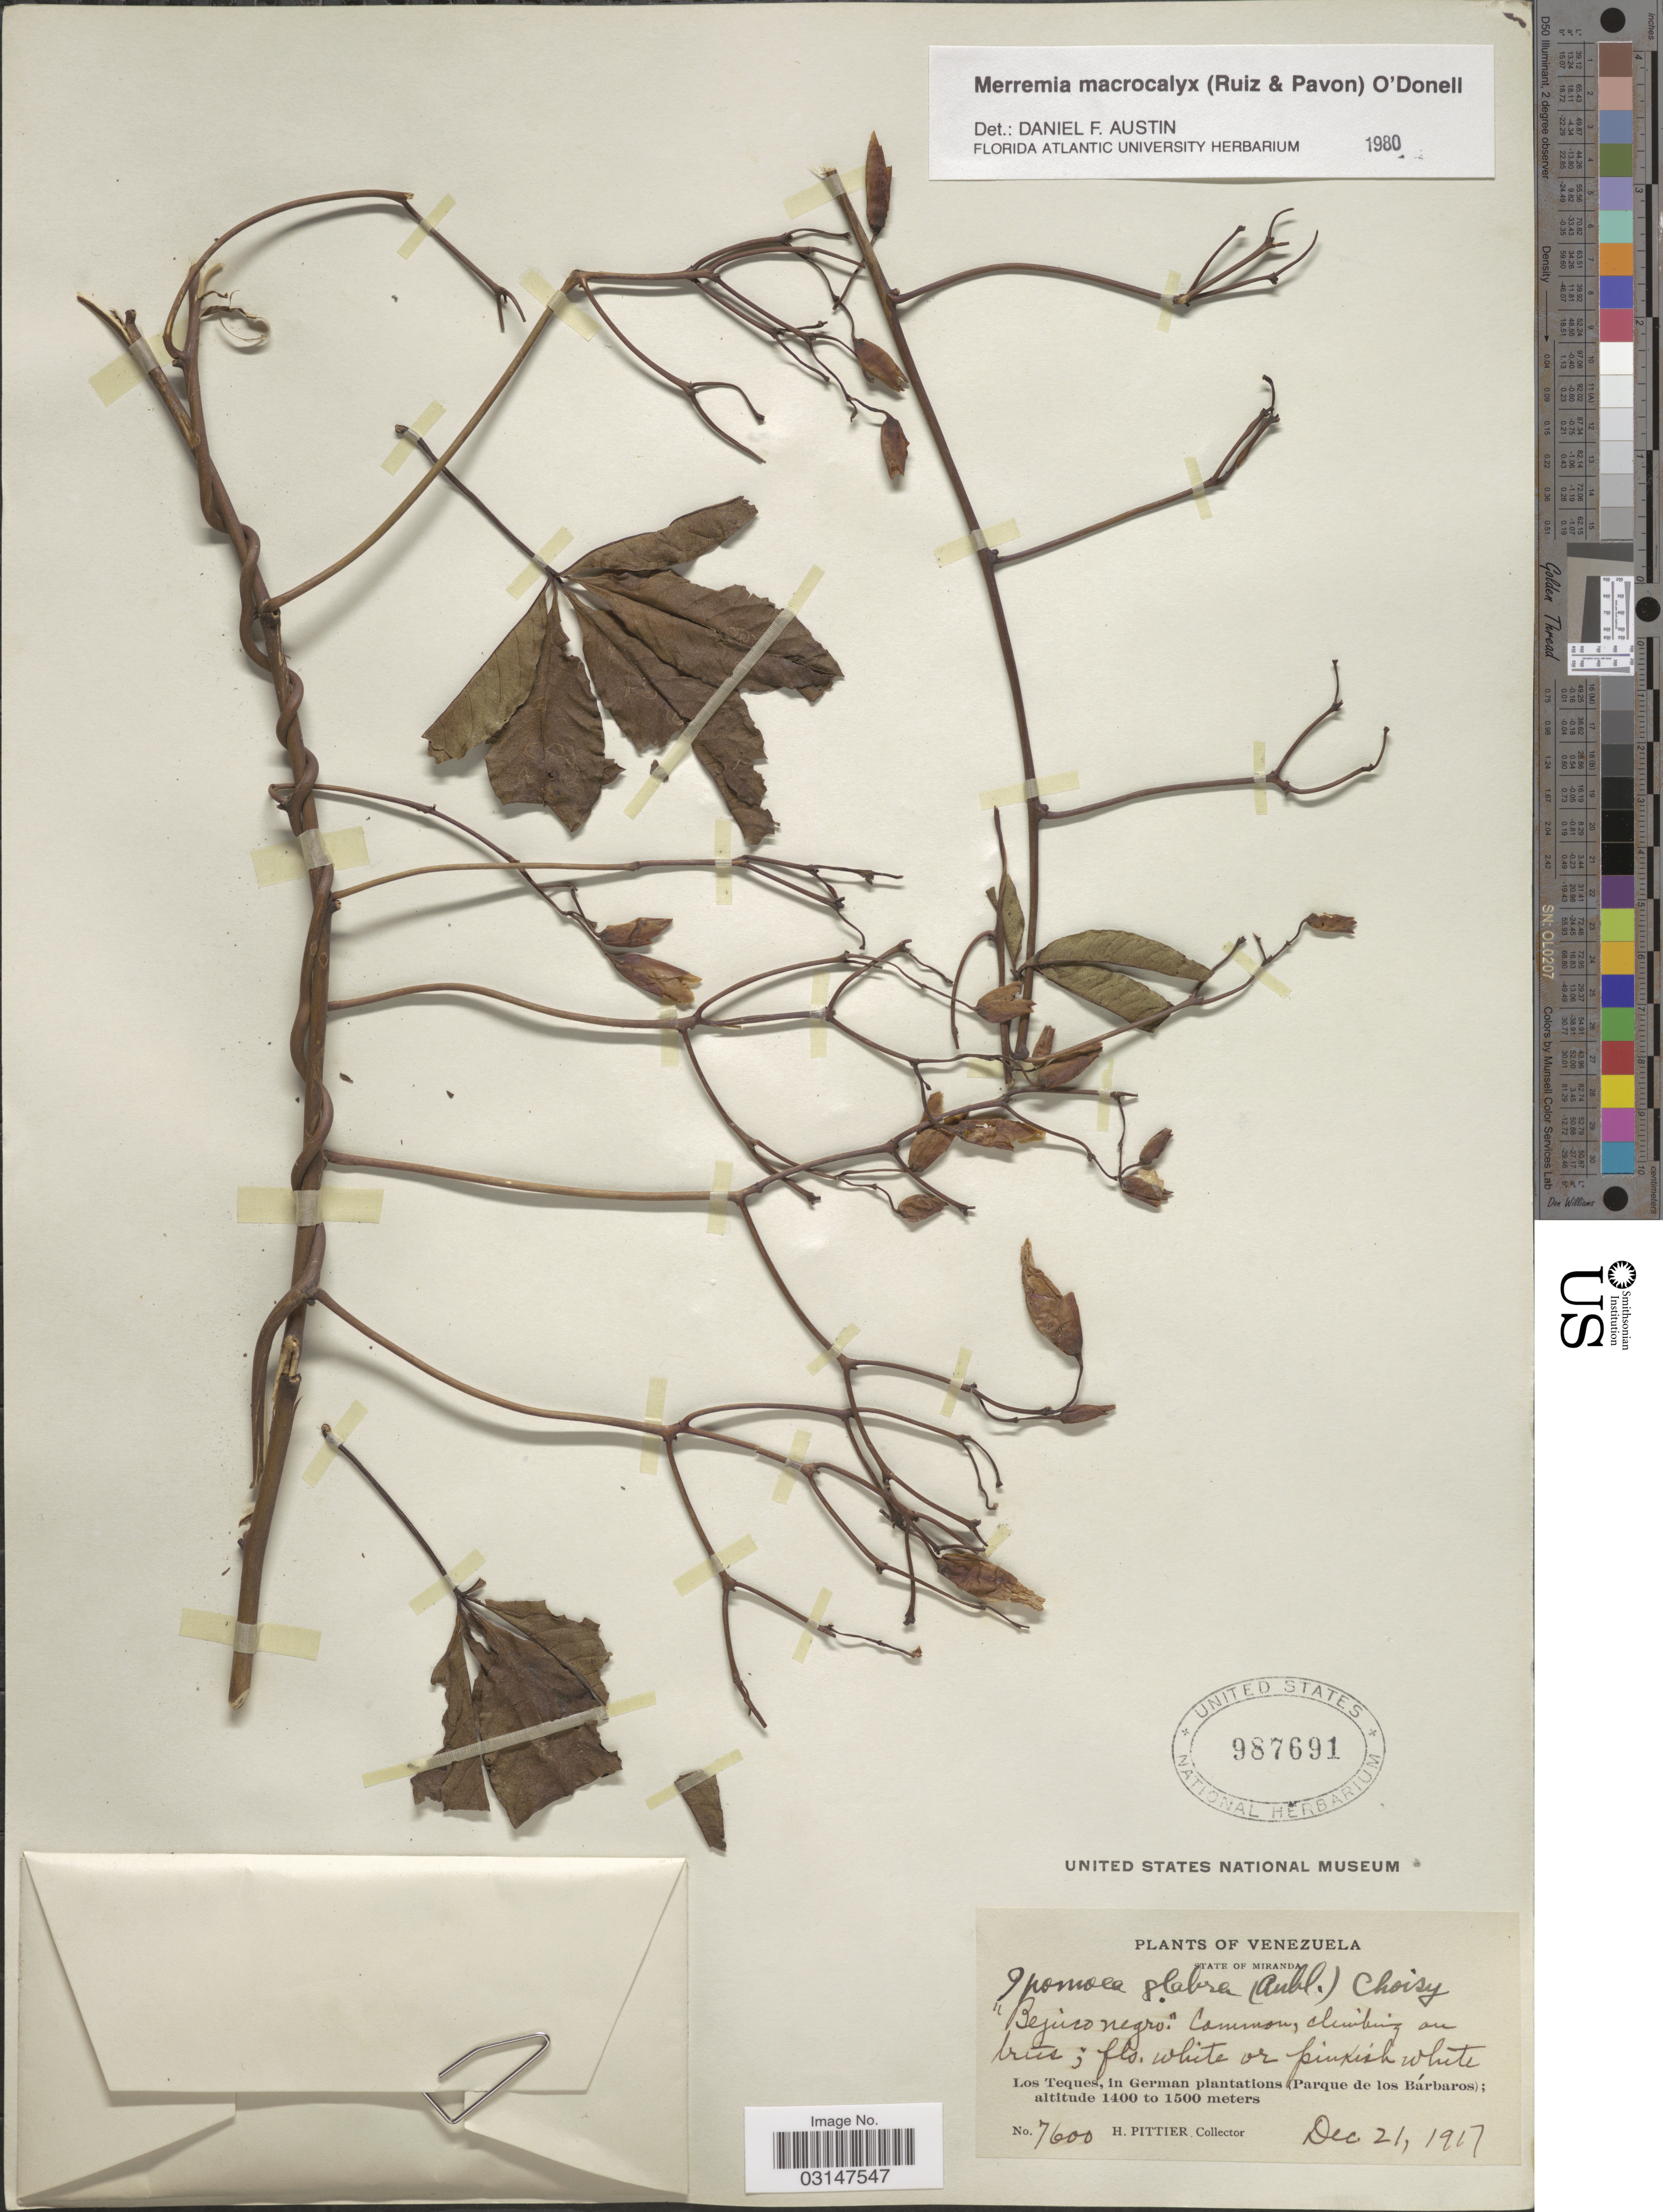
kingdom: Plantae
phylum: Tracheophyta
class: Magnoliopsida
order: Solanales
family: Convolvulaceae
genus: Distimake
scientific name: Distimake macrocalyx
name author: (Ruiz & Pav.) A. R. Simões & Staples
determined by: Strong, Mark T., (BOT), Smithsonian Institution - National Museum of Natural History (UNITED STATES)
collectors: H. F. Pittier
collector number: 7600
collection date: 1917-12-21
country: Venezuela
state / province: Miranda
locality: Los Teques, in German plantations (Parque de los Bárbaros).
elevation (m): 1400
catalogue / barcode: US 987691